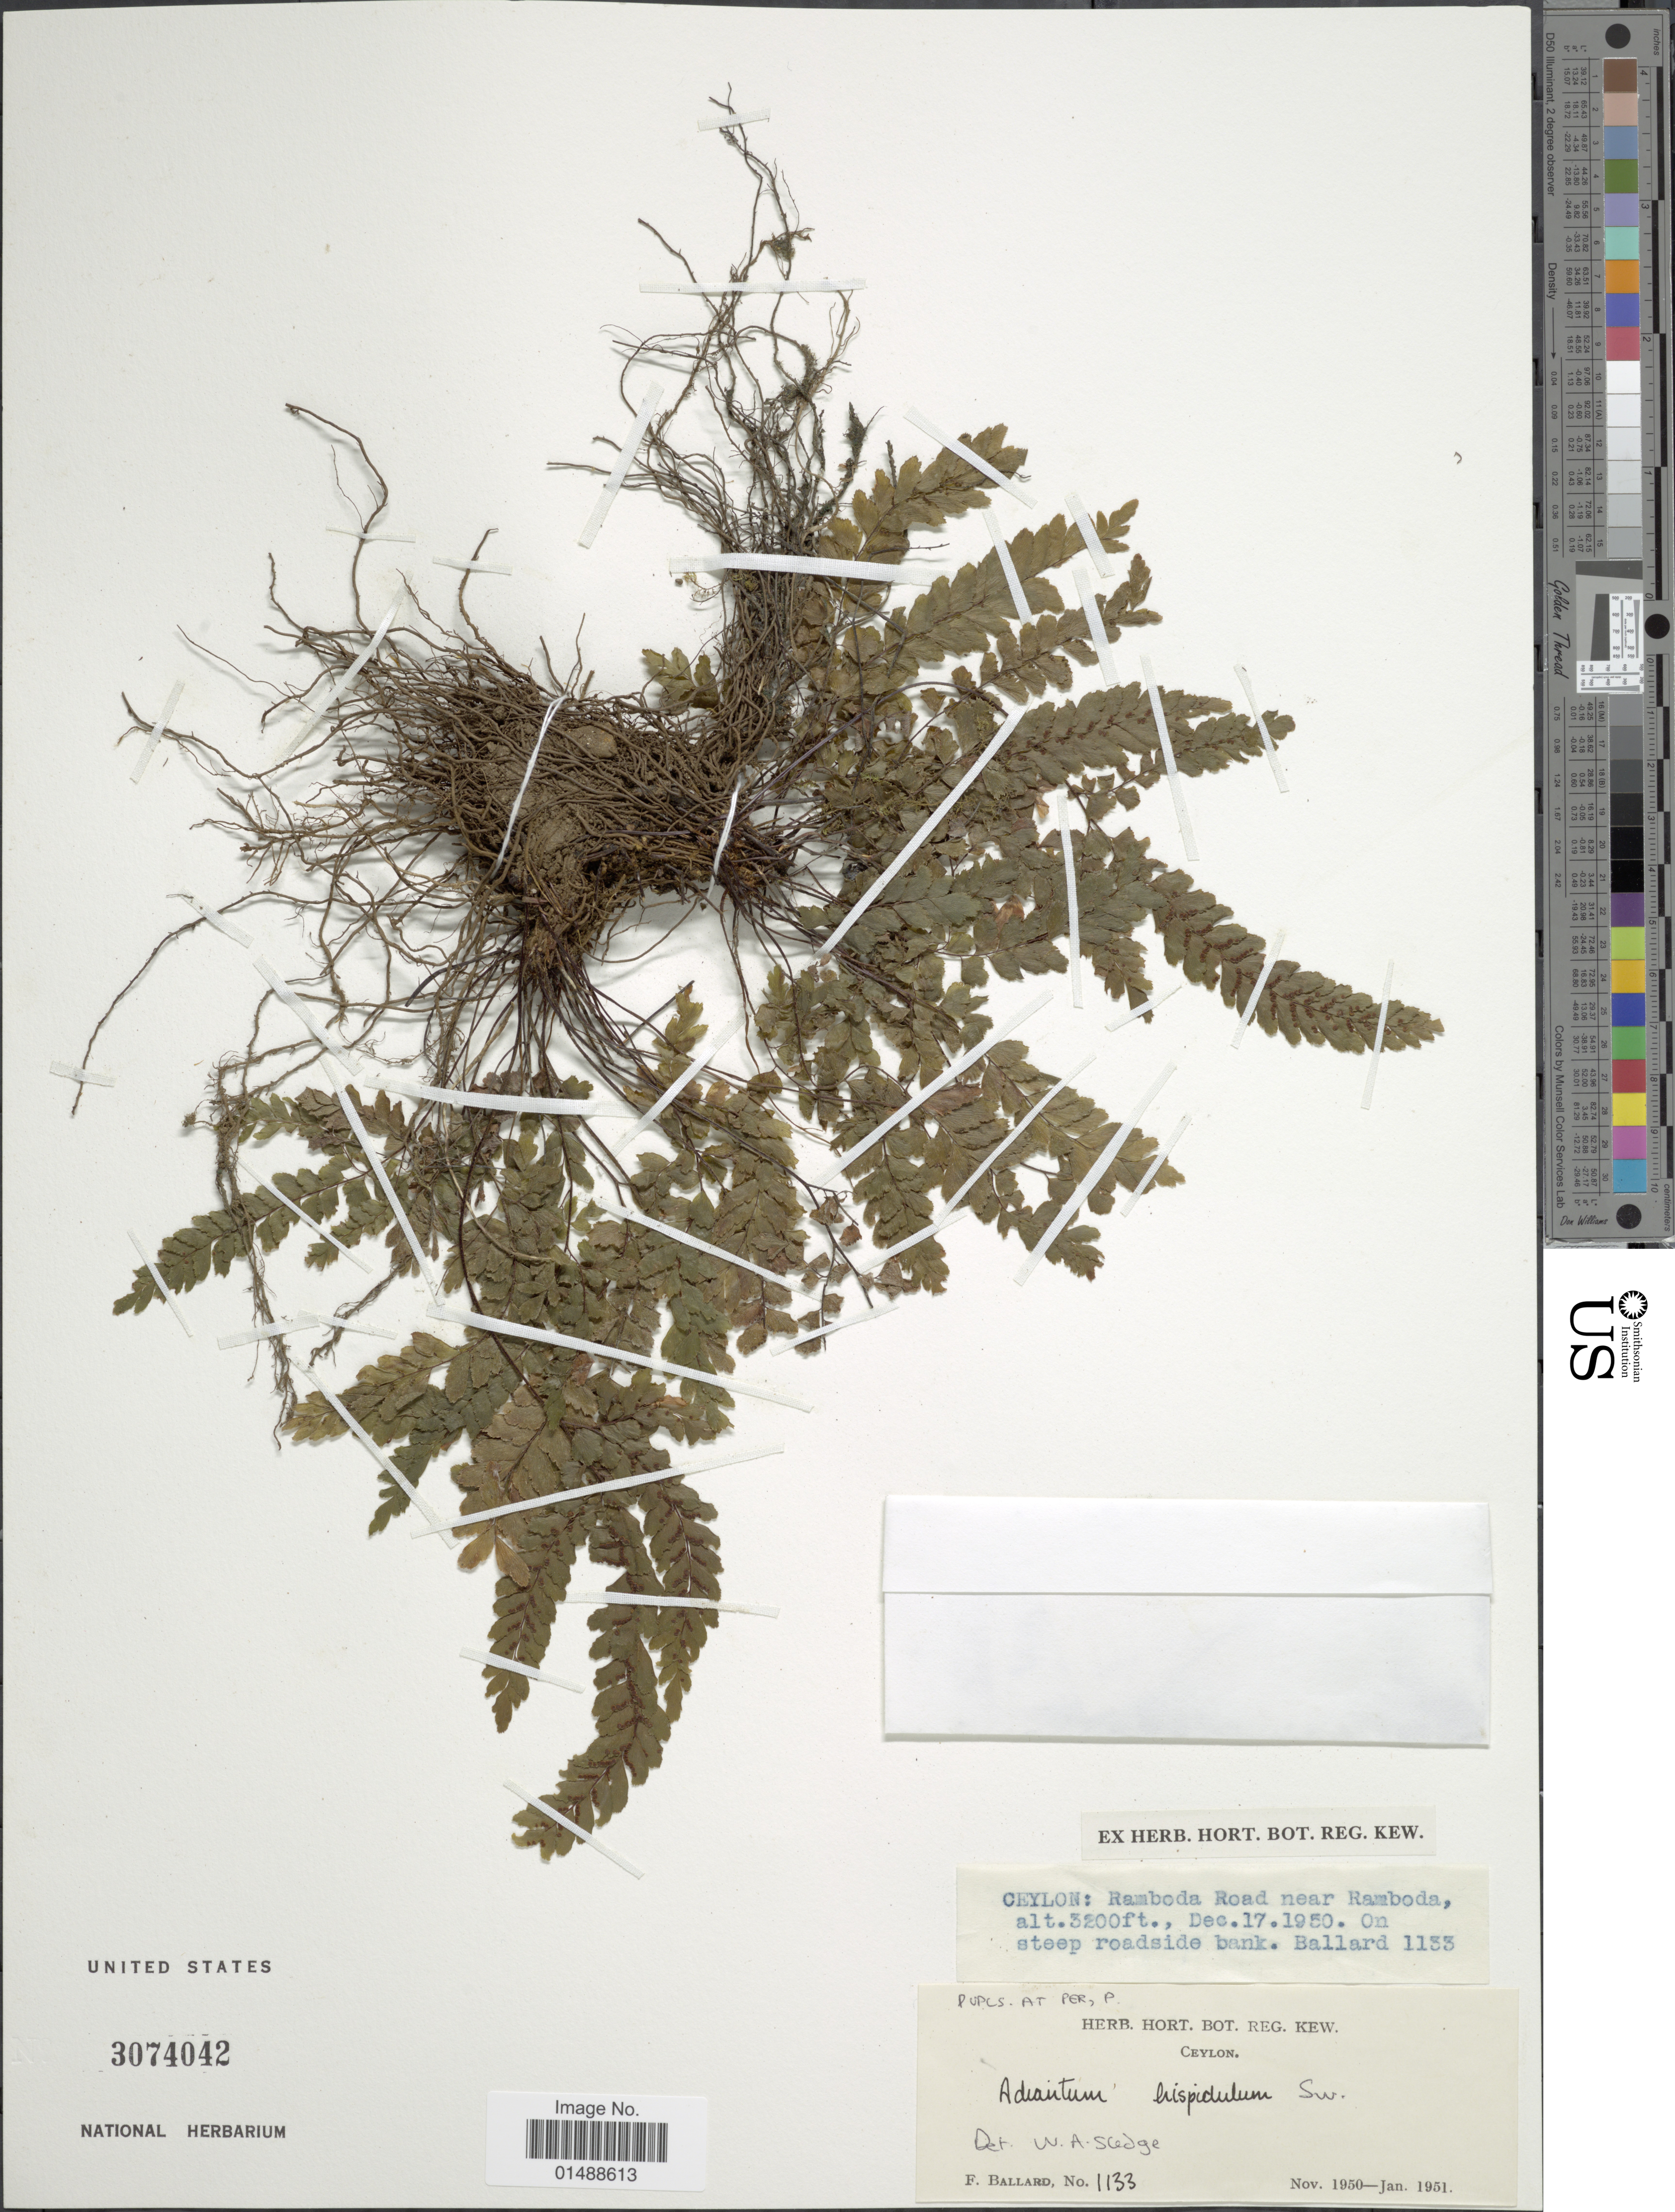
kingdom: Plantae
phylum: Tracheophyta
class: Polypodiopsida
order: Polypodiales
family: Pteridaceae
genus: Adiantum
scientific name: Adiantum hispidulum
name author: Sw.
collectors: F. Ballard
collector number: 1133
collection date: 1950-12-17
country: Sri Lanka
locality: Ceylon: Ramboda Road near Ramboda.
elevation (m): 975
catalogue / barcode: US 3074042